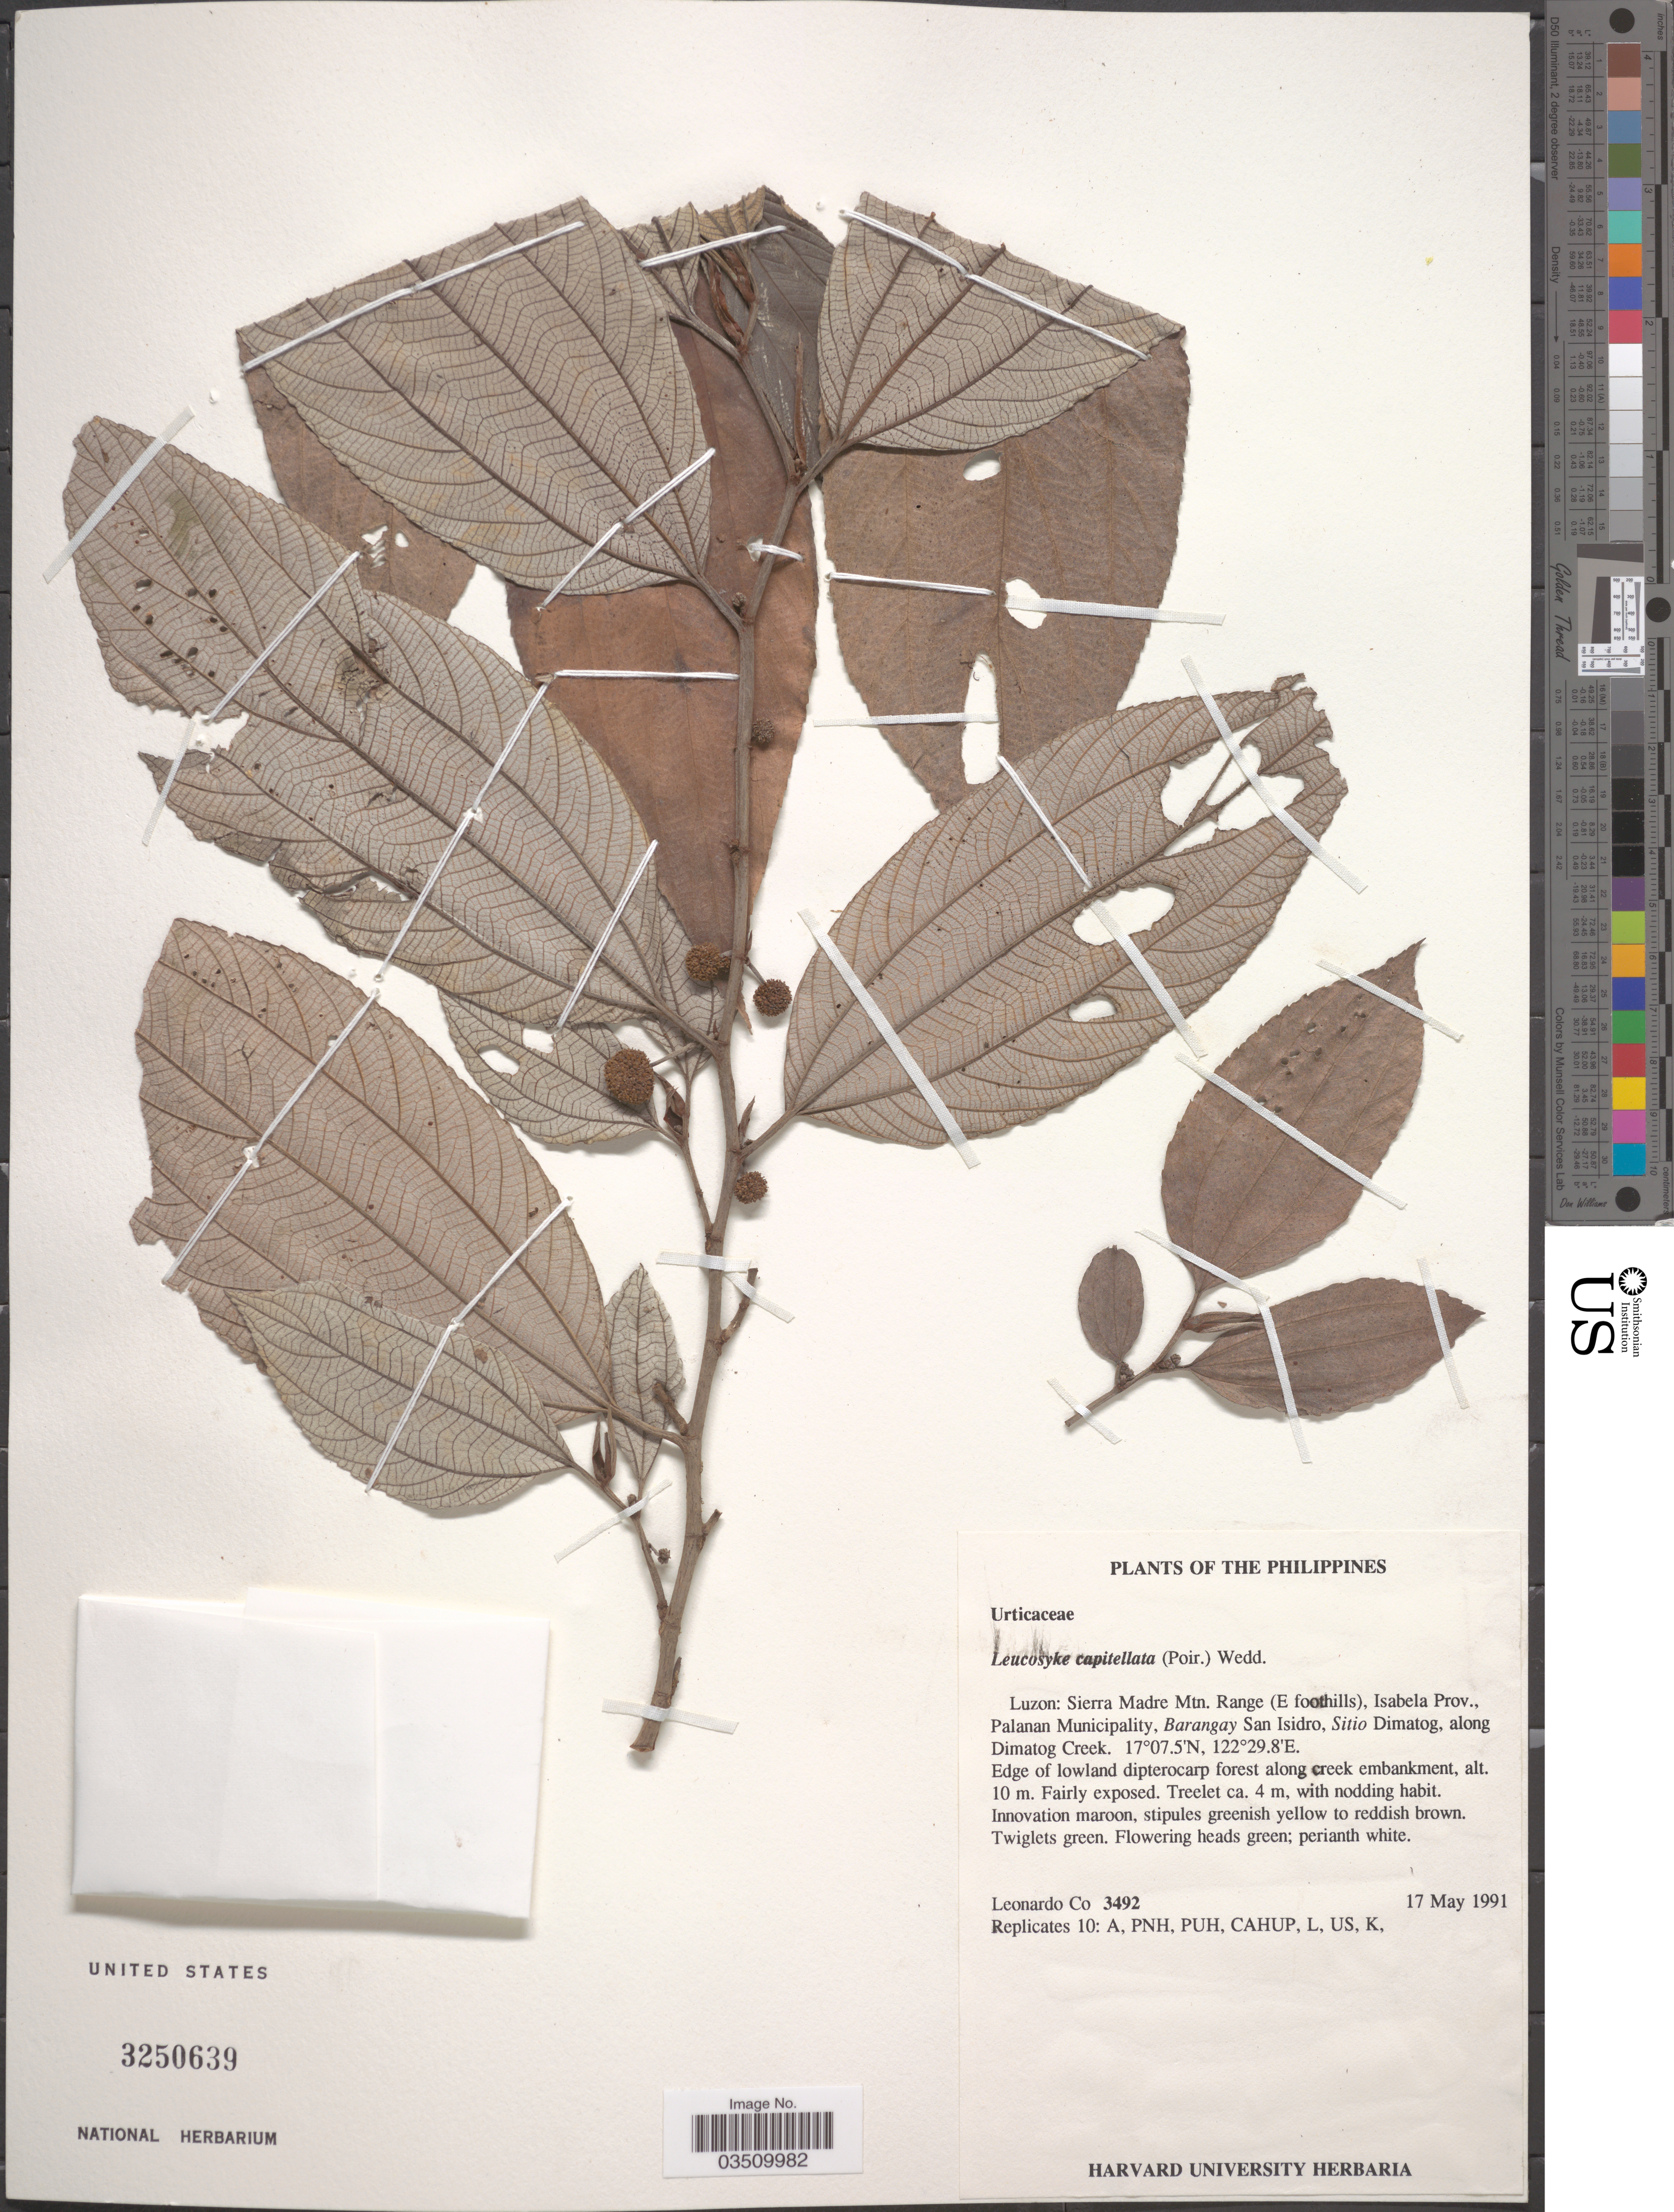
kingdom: Plantae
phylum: Tracheophyta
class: Magnoliopsida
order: Rosales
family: Urticaceae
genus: Leucosyke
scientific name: Leucosyke capitellata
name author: (Poir.) Wedd.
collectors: L. Co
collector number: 3492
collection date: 1991-05-17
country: Philippines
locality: Luzon: Sierra Madre Mtn. Range (E foothills), Isabela Prov., Palanan Municipality, Barangay San Isidro, Sitio Dimatog, along Dimatog Creek.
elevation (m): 10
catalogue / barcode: US 3250639